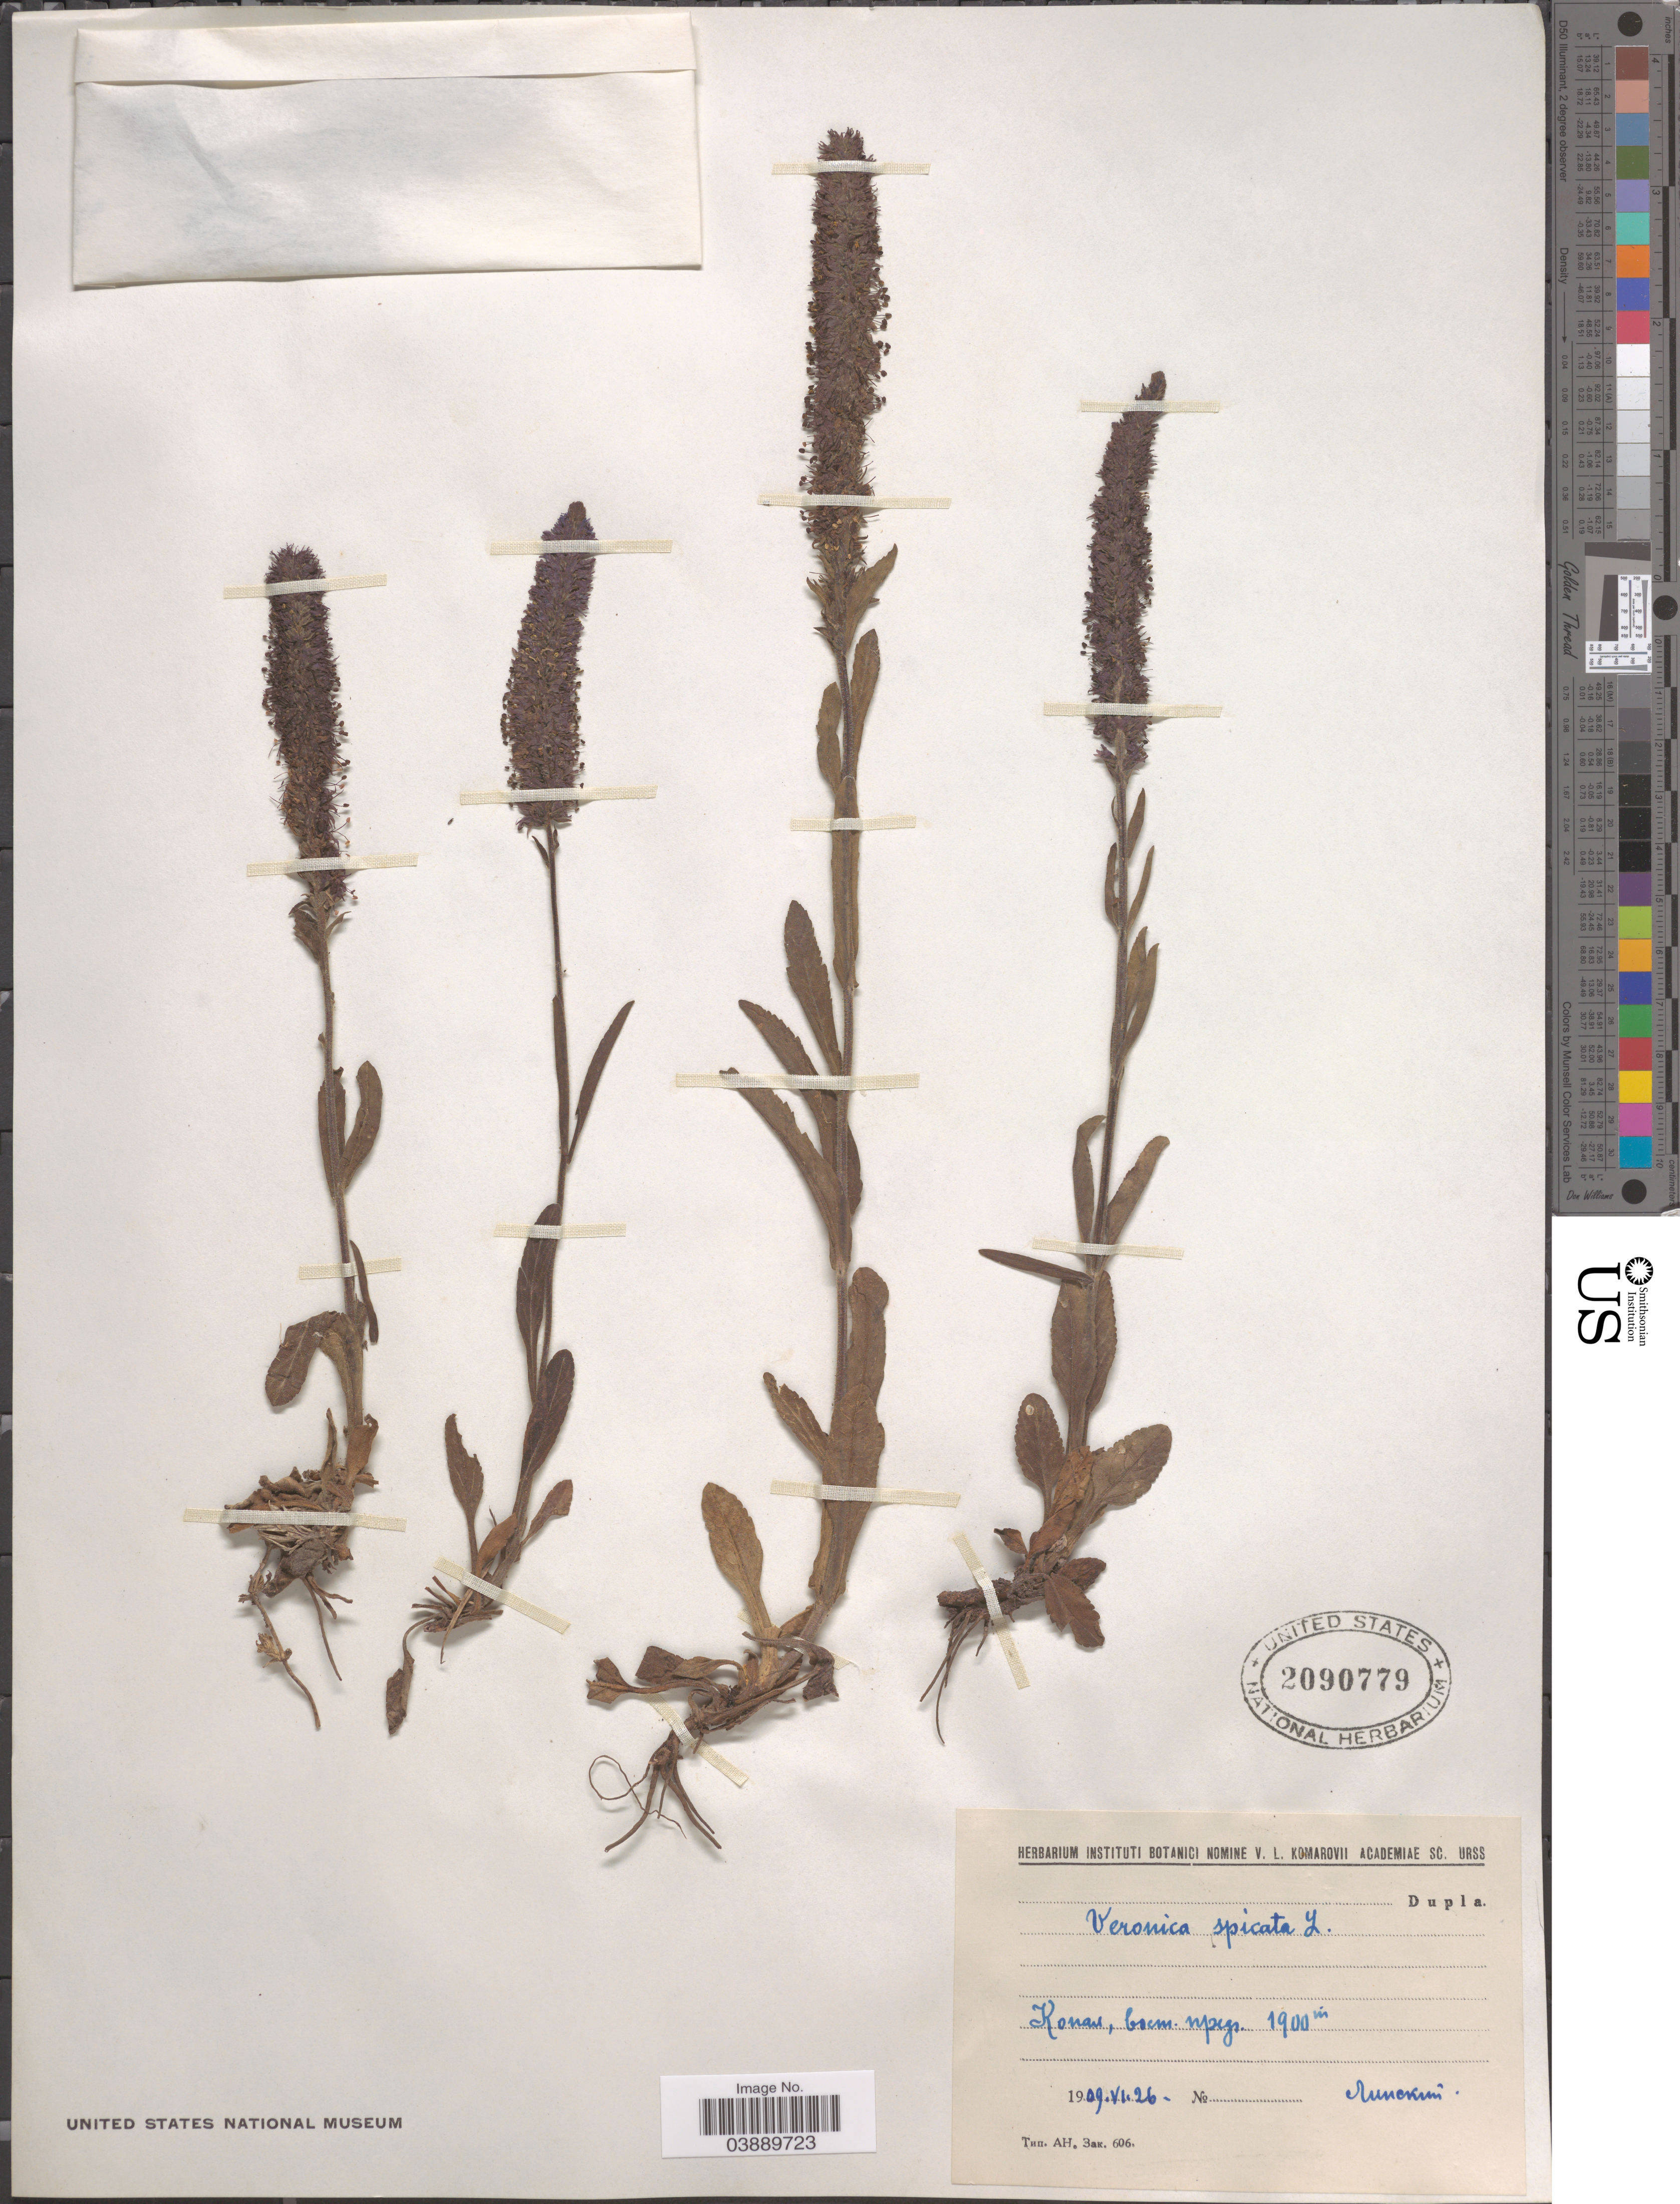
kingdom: Plantae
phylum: Tracheophyta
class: Magnoliopsida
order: Lamiales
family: Plantaginaceae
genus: Veronica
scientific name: Veronica spicata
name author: L.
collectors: Lipskiy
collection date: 1909-06-26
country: Kazakhstan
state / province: Almaty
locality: Kopal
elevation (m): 1900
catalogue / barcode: US 2090779